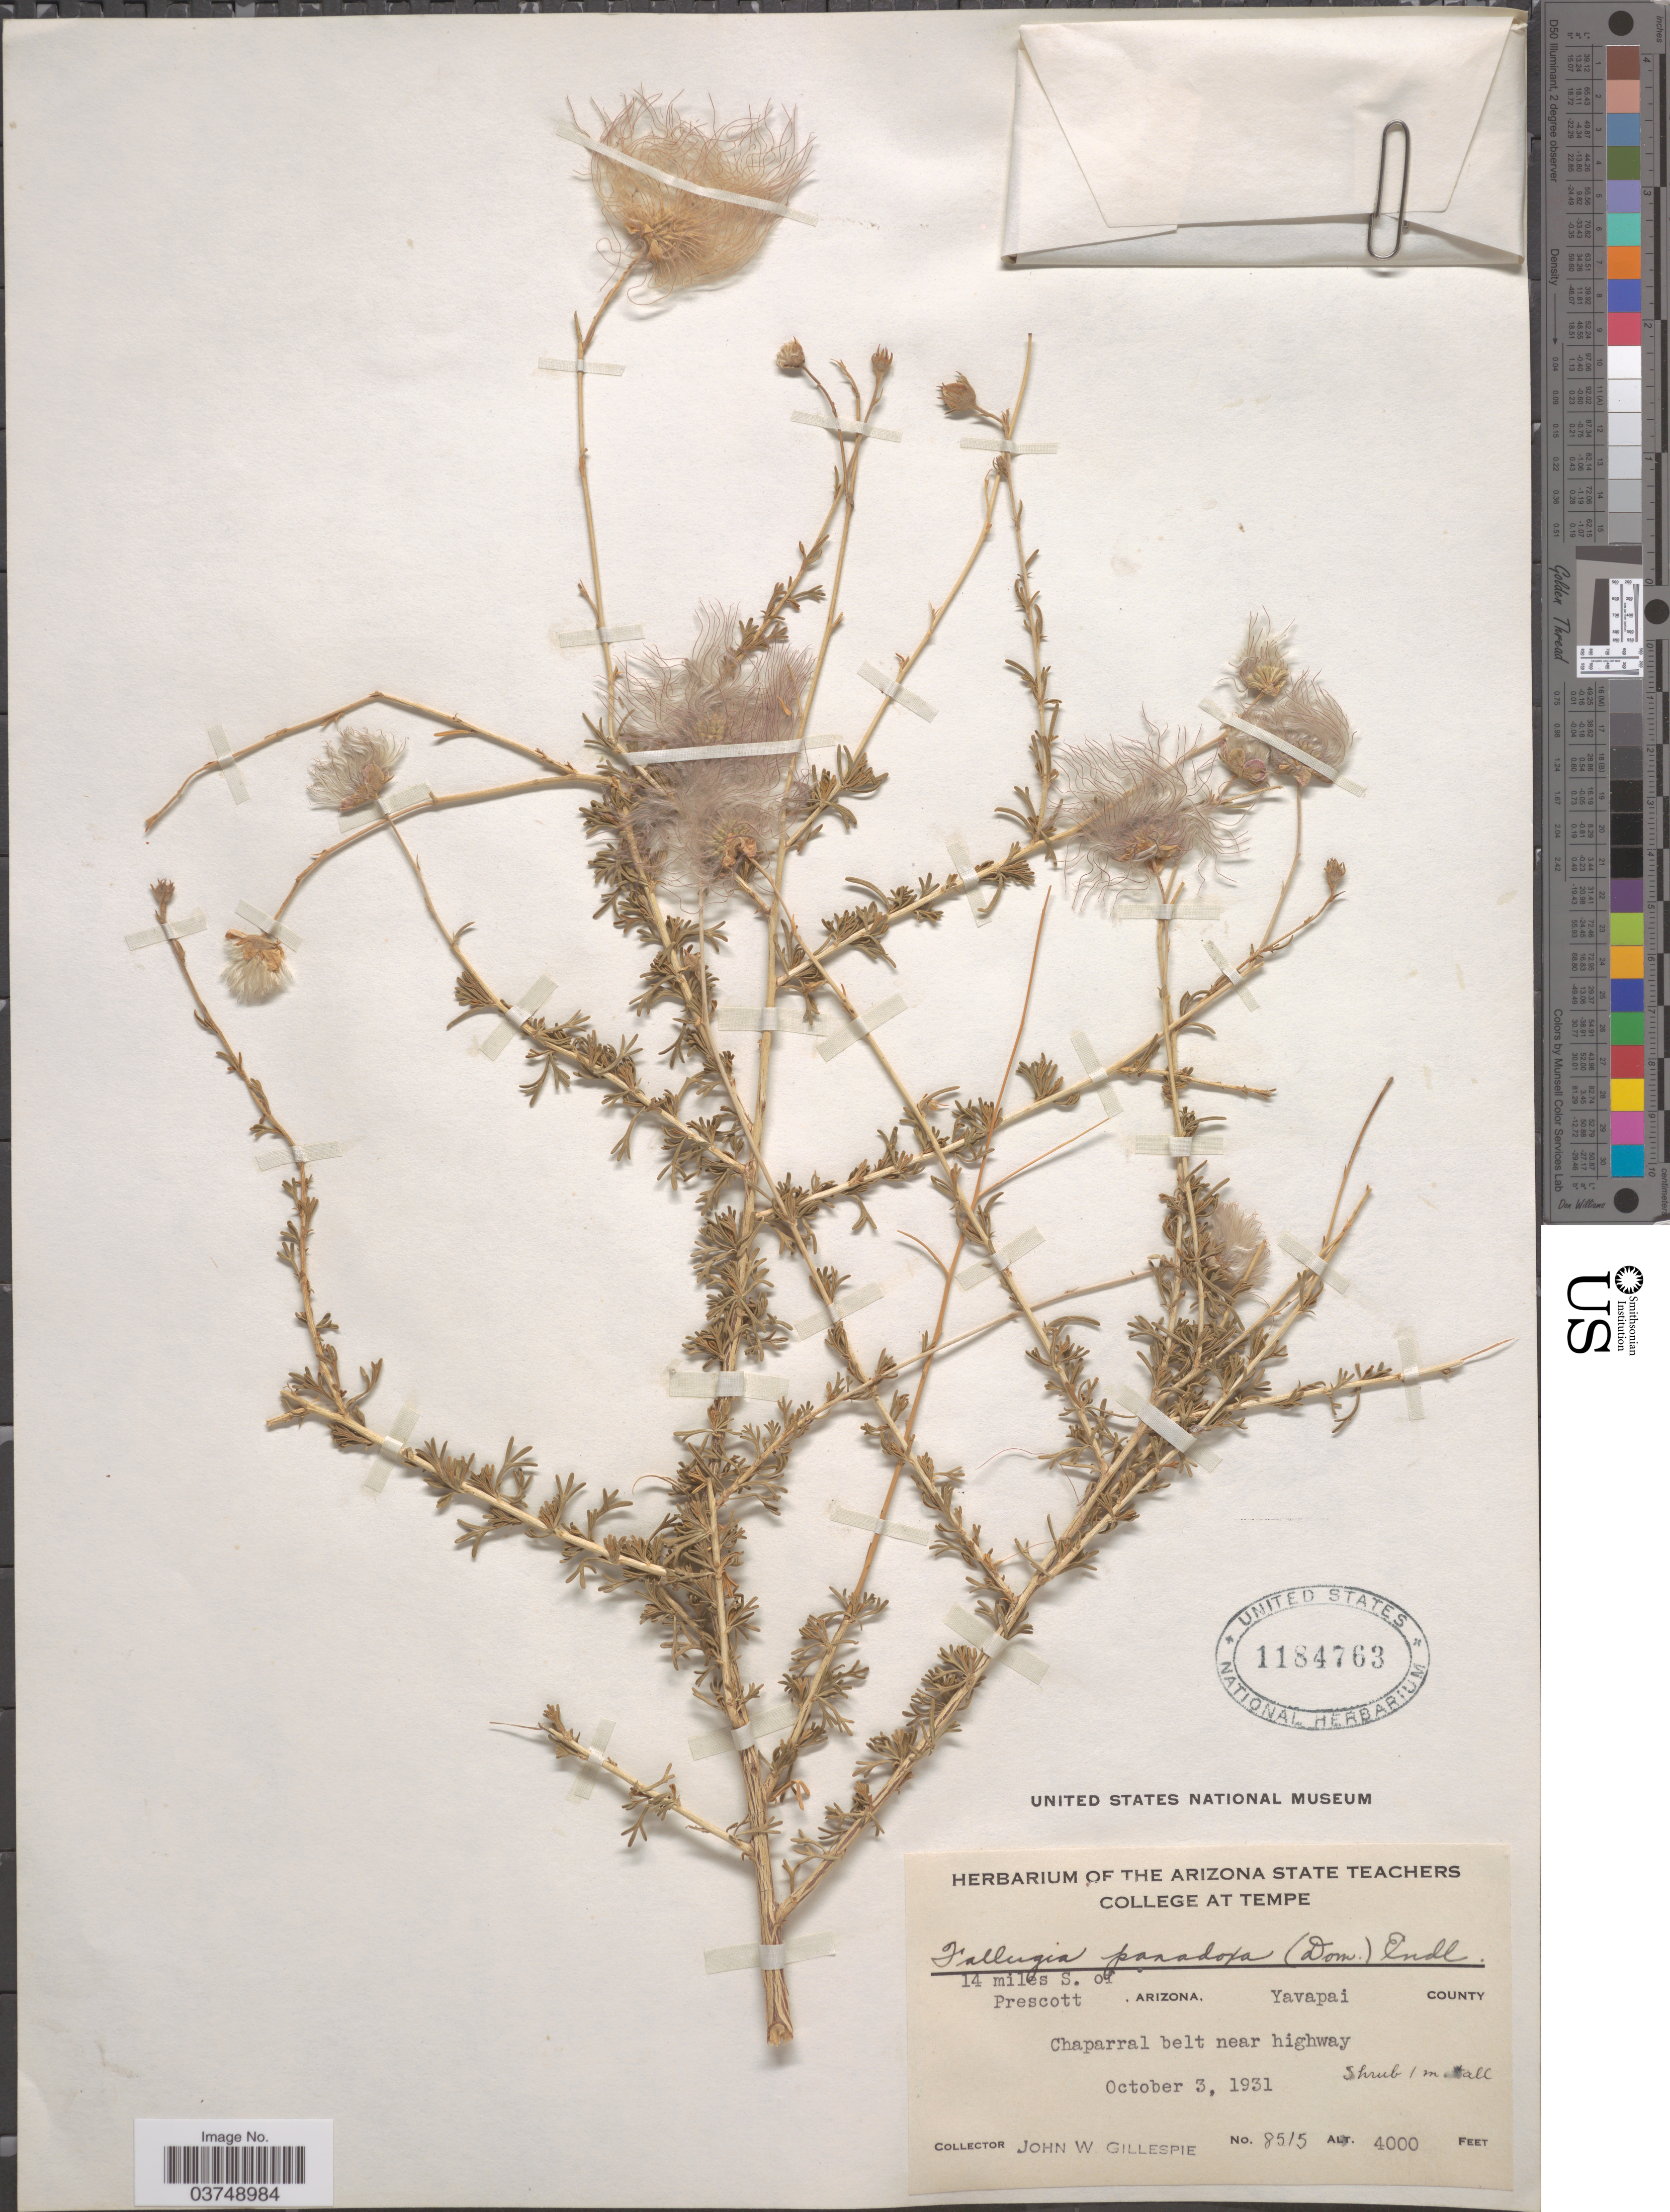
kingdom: Plantae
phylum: Tracheophyta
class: Magnoliopsida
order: Rosales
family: Rosaceae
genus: Fallugia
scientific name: Fallugia acuminata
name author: (Wooton) Rydb.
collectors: J. W. Gillespie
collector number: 8515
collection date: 1931-10-03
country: United States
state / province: Arizona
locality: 14 miles S. of Prescott. Yavapai County. Chaparral belt near highway.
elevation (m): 1219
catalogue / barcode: US 1184763